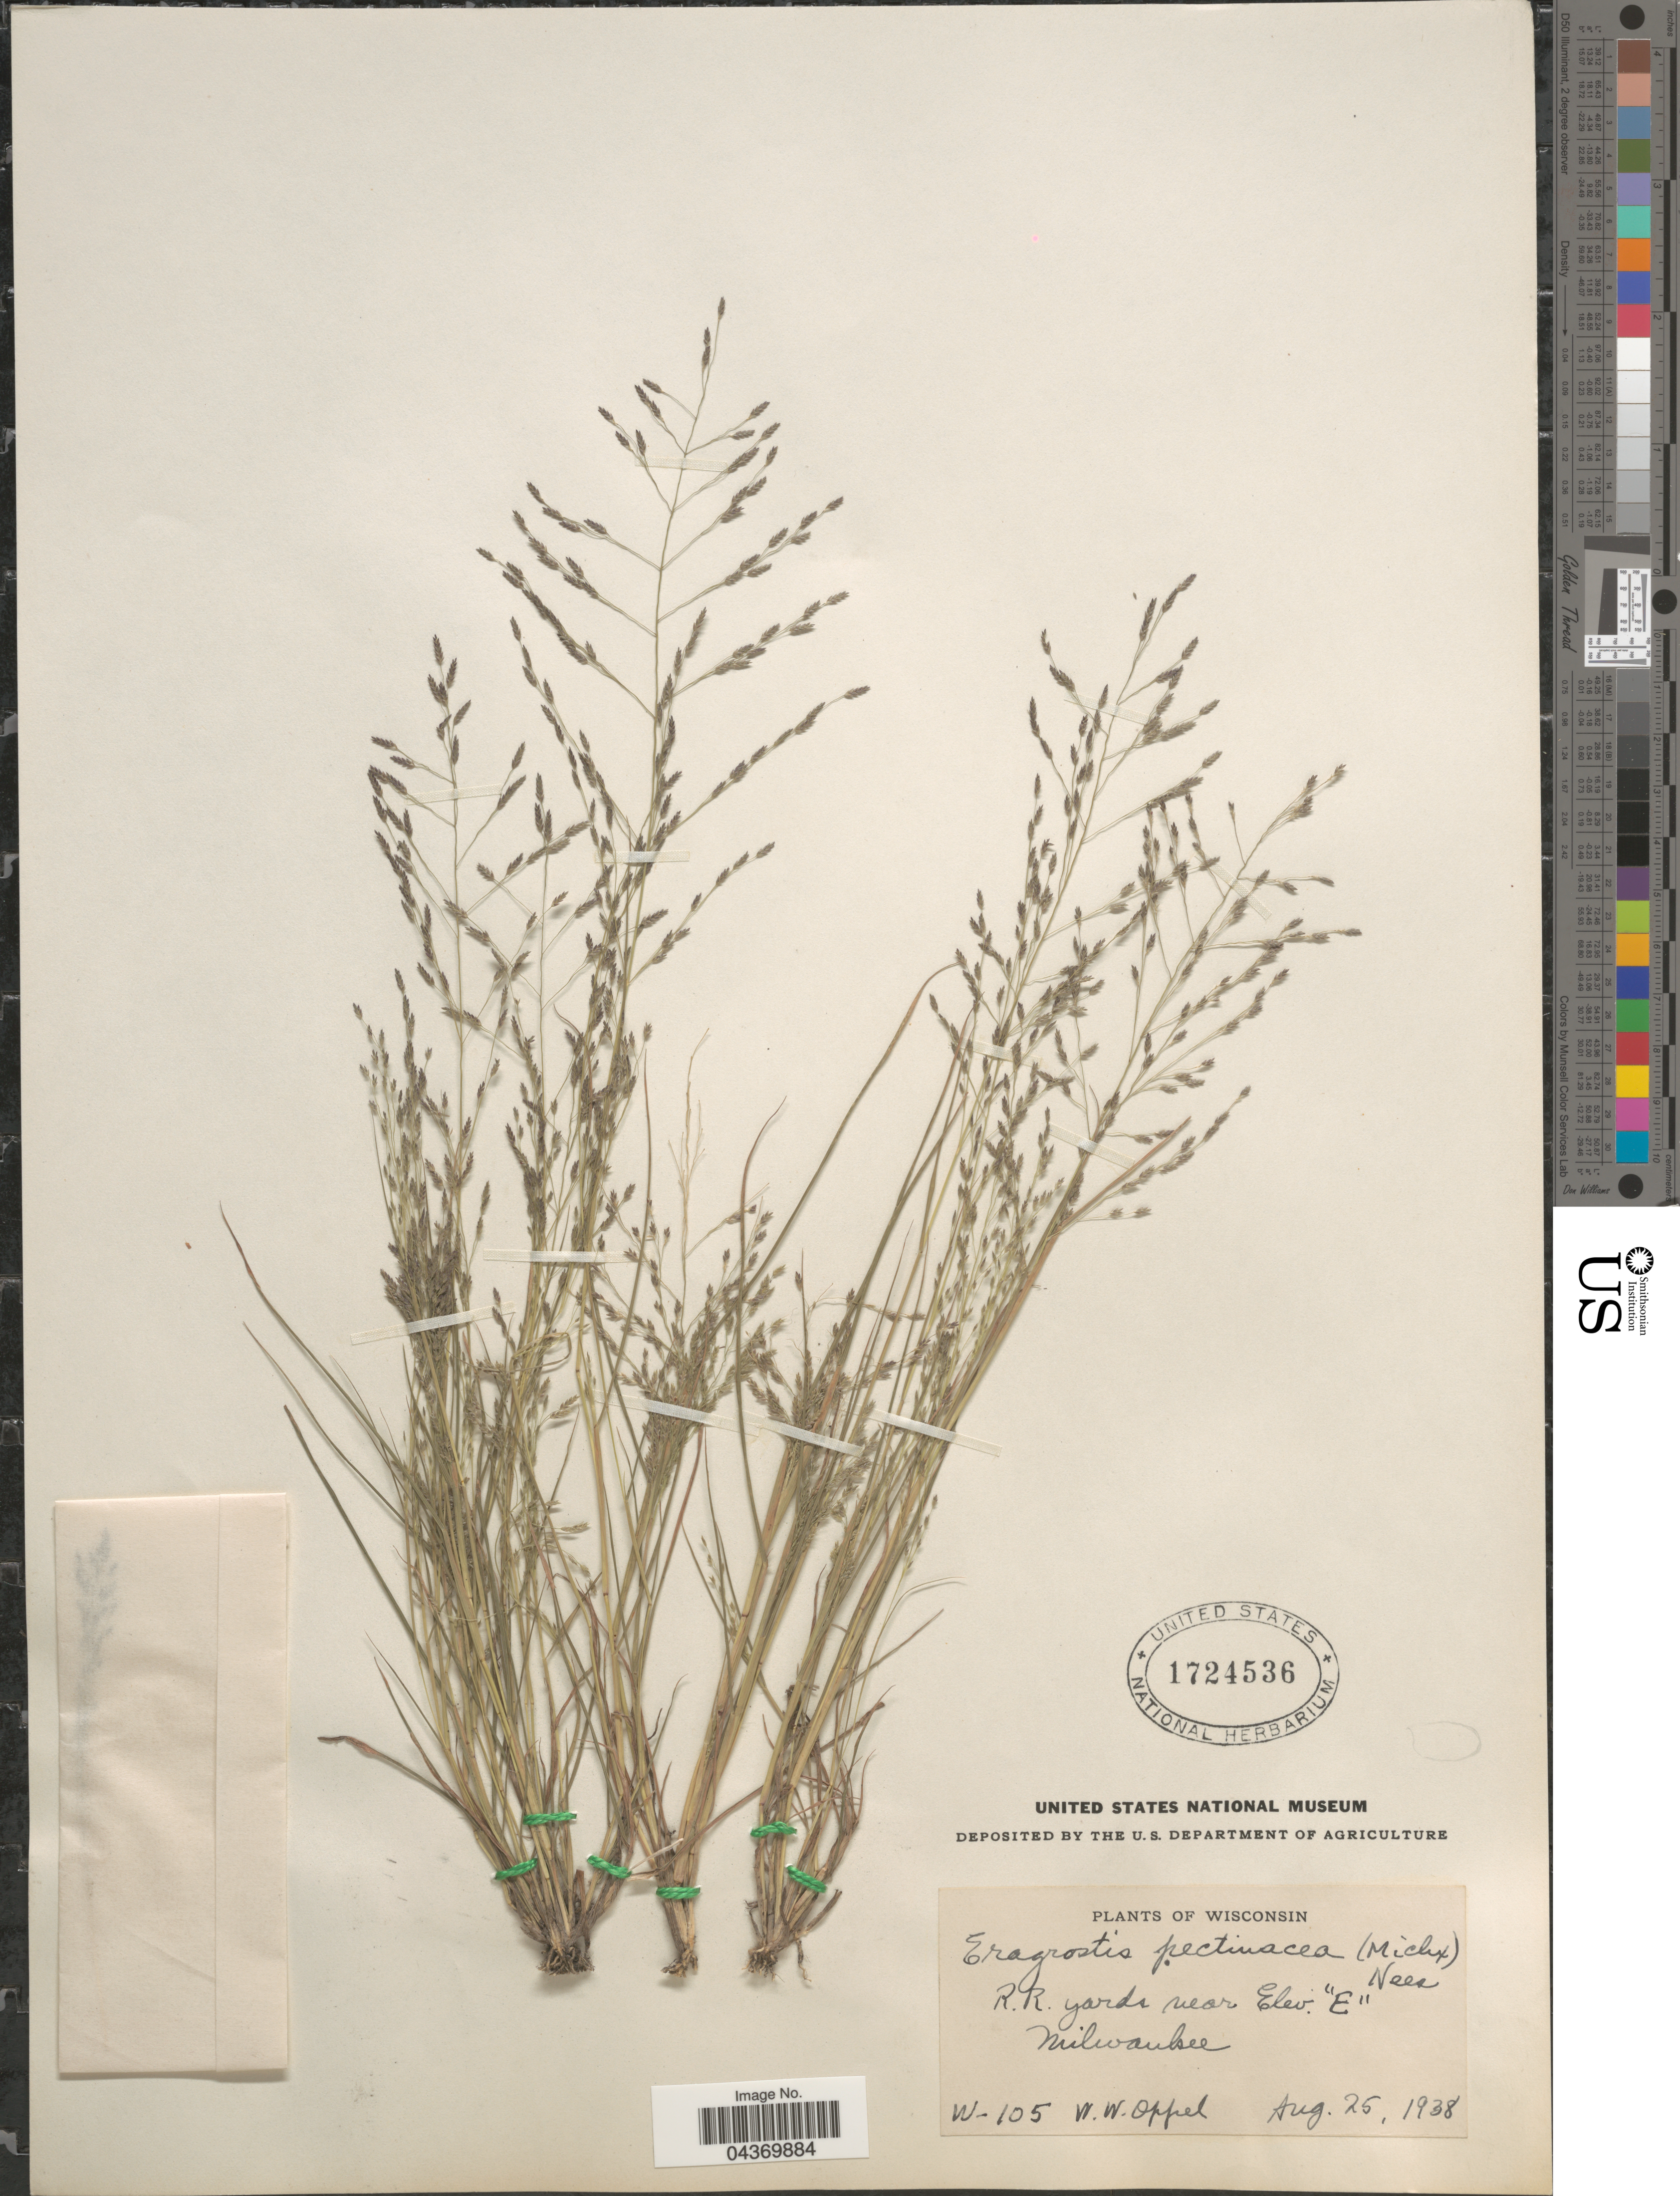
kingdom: Plantae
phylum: Tracheophyta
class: Liliopsida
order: Poales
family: Poaceae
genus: Eragrostis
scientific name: Eragrostis pectinacea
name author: (Michx.) Nees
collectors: W. Oppel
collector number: W-105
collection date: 1938-08-25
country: United States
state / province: Wisconsin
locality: R.R. yards near Elev. "E" Milwaukee.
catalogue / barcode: US 1724536